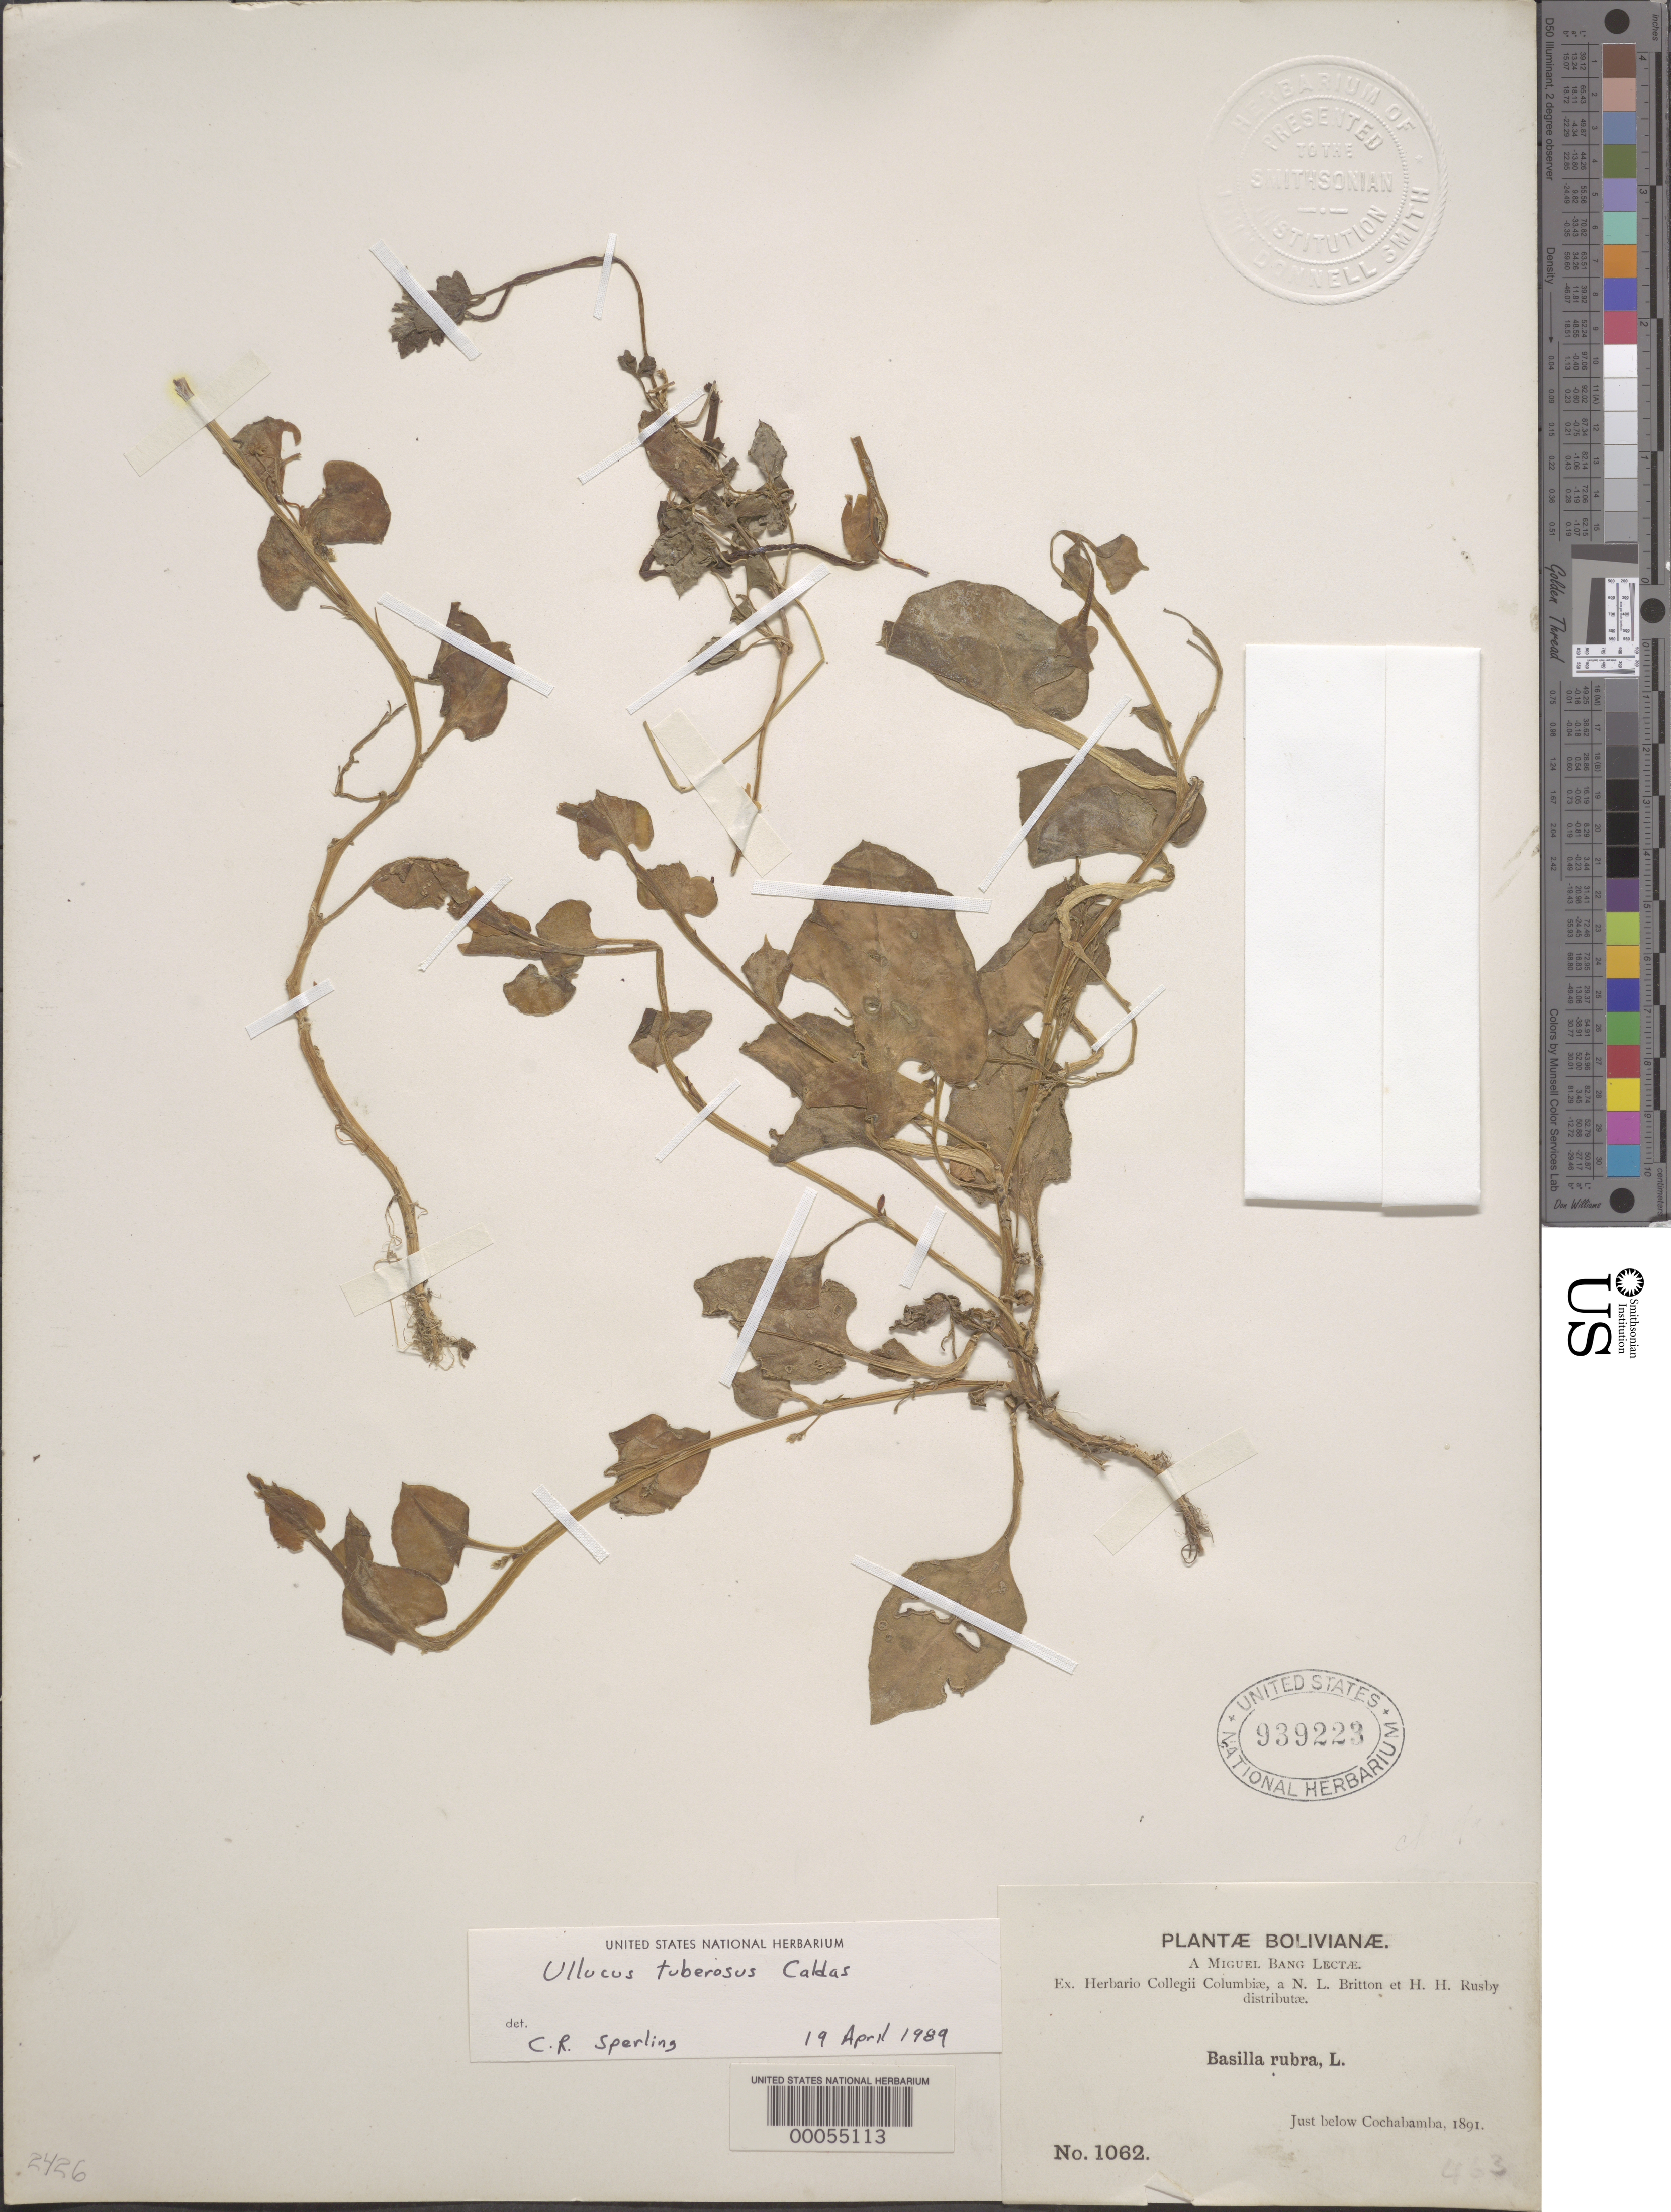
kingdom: Plantae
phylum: Tracheophyta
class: Magnoliopsida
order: Caryophyllales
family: Basellaceae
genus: Ullucus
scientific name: Ullucus tuberosus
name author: Caldas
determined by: Sperling, C. R.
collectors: M. Bang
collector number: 1062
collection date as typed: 1891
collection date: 1891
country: Bolivia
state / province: Cochabamba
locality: Just below Cochabamba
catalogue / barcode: US 939223